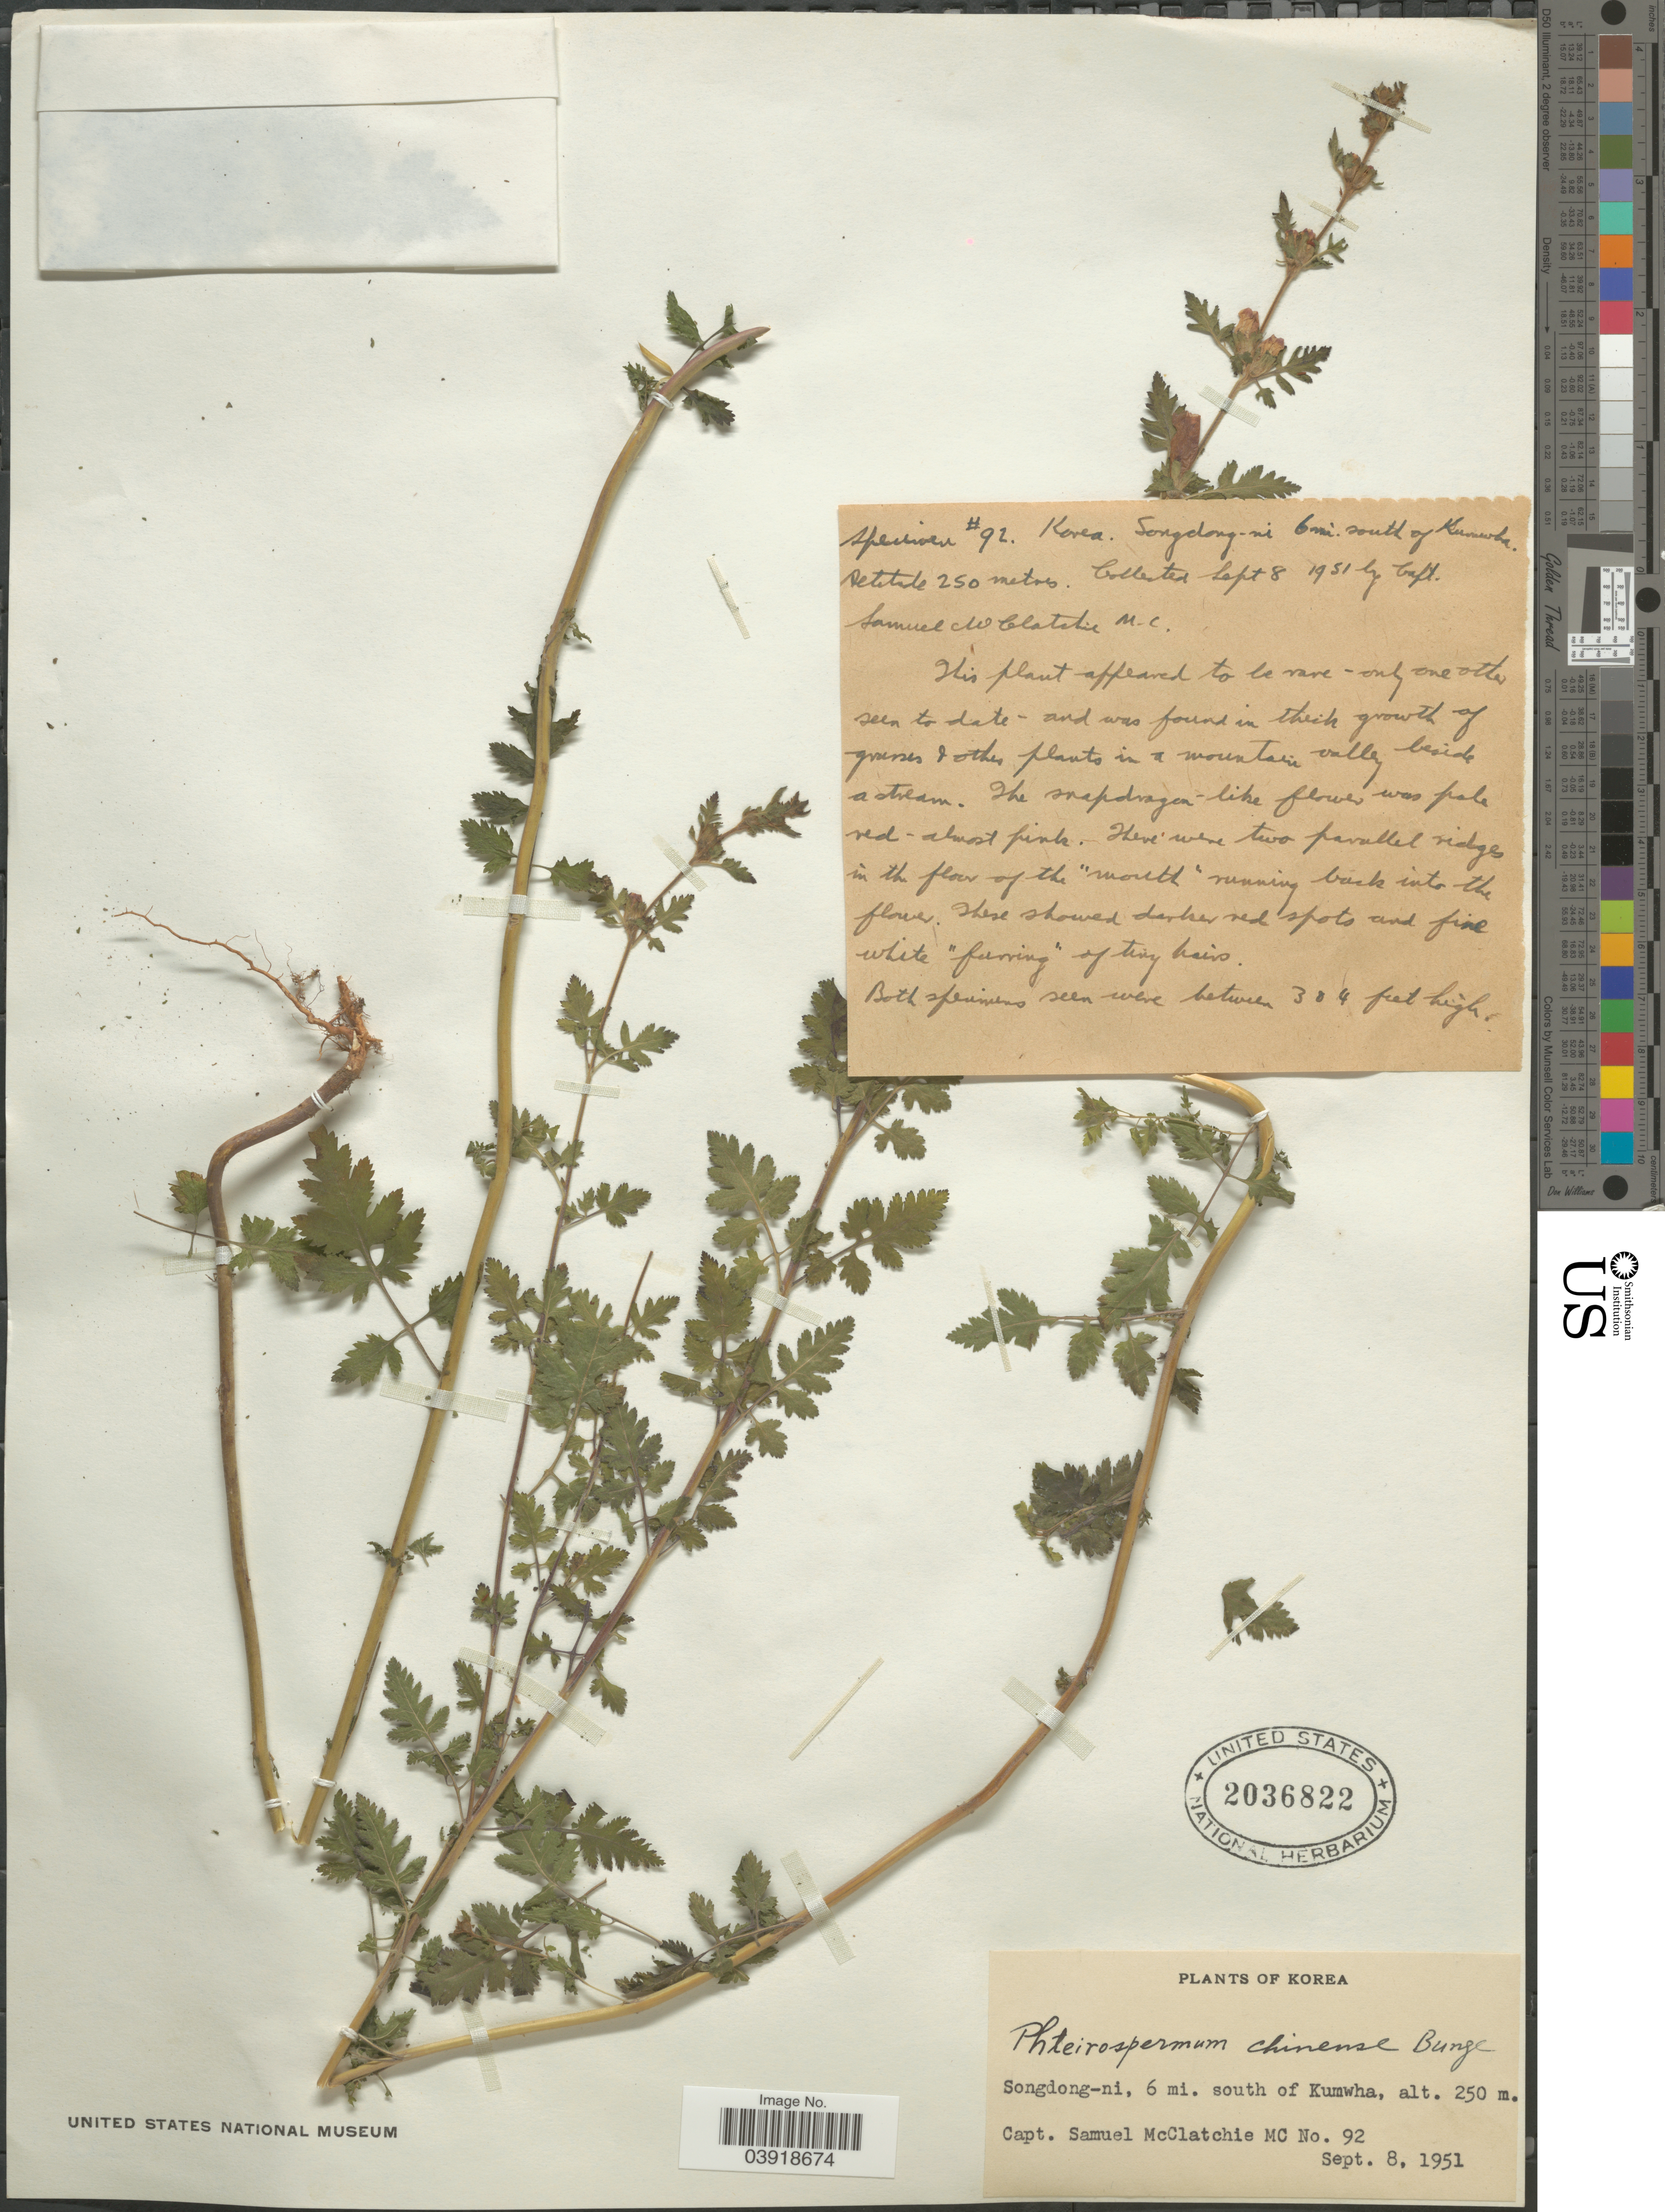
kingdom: Plantae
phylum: Tracheophyta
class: Magnoliopsida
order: Lamiales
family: Orobanchaceae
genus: Phtheirospermum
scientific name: Phtheirospermum chinense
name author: Bunge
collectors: S. McClatchie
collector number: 92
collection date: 1951-09-08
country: South Korea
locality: Songdong-ni, 6 mi. south of Kumwha (Kyongsangbuk-Do).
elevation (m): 250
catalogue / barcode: US 2036822